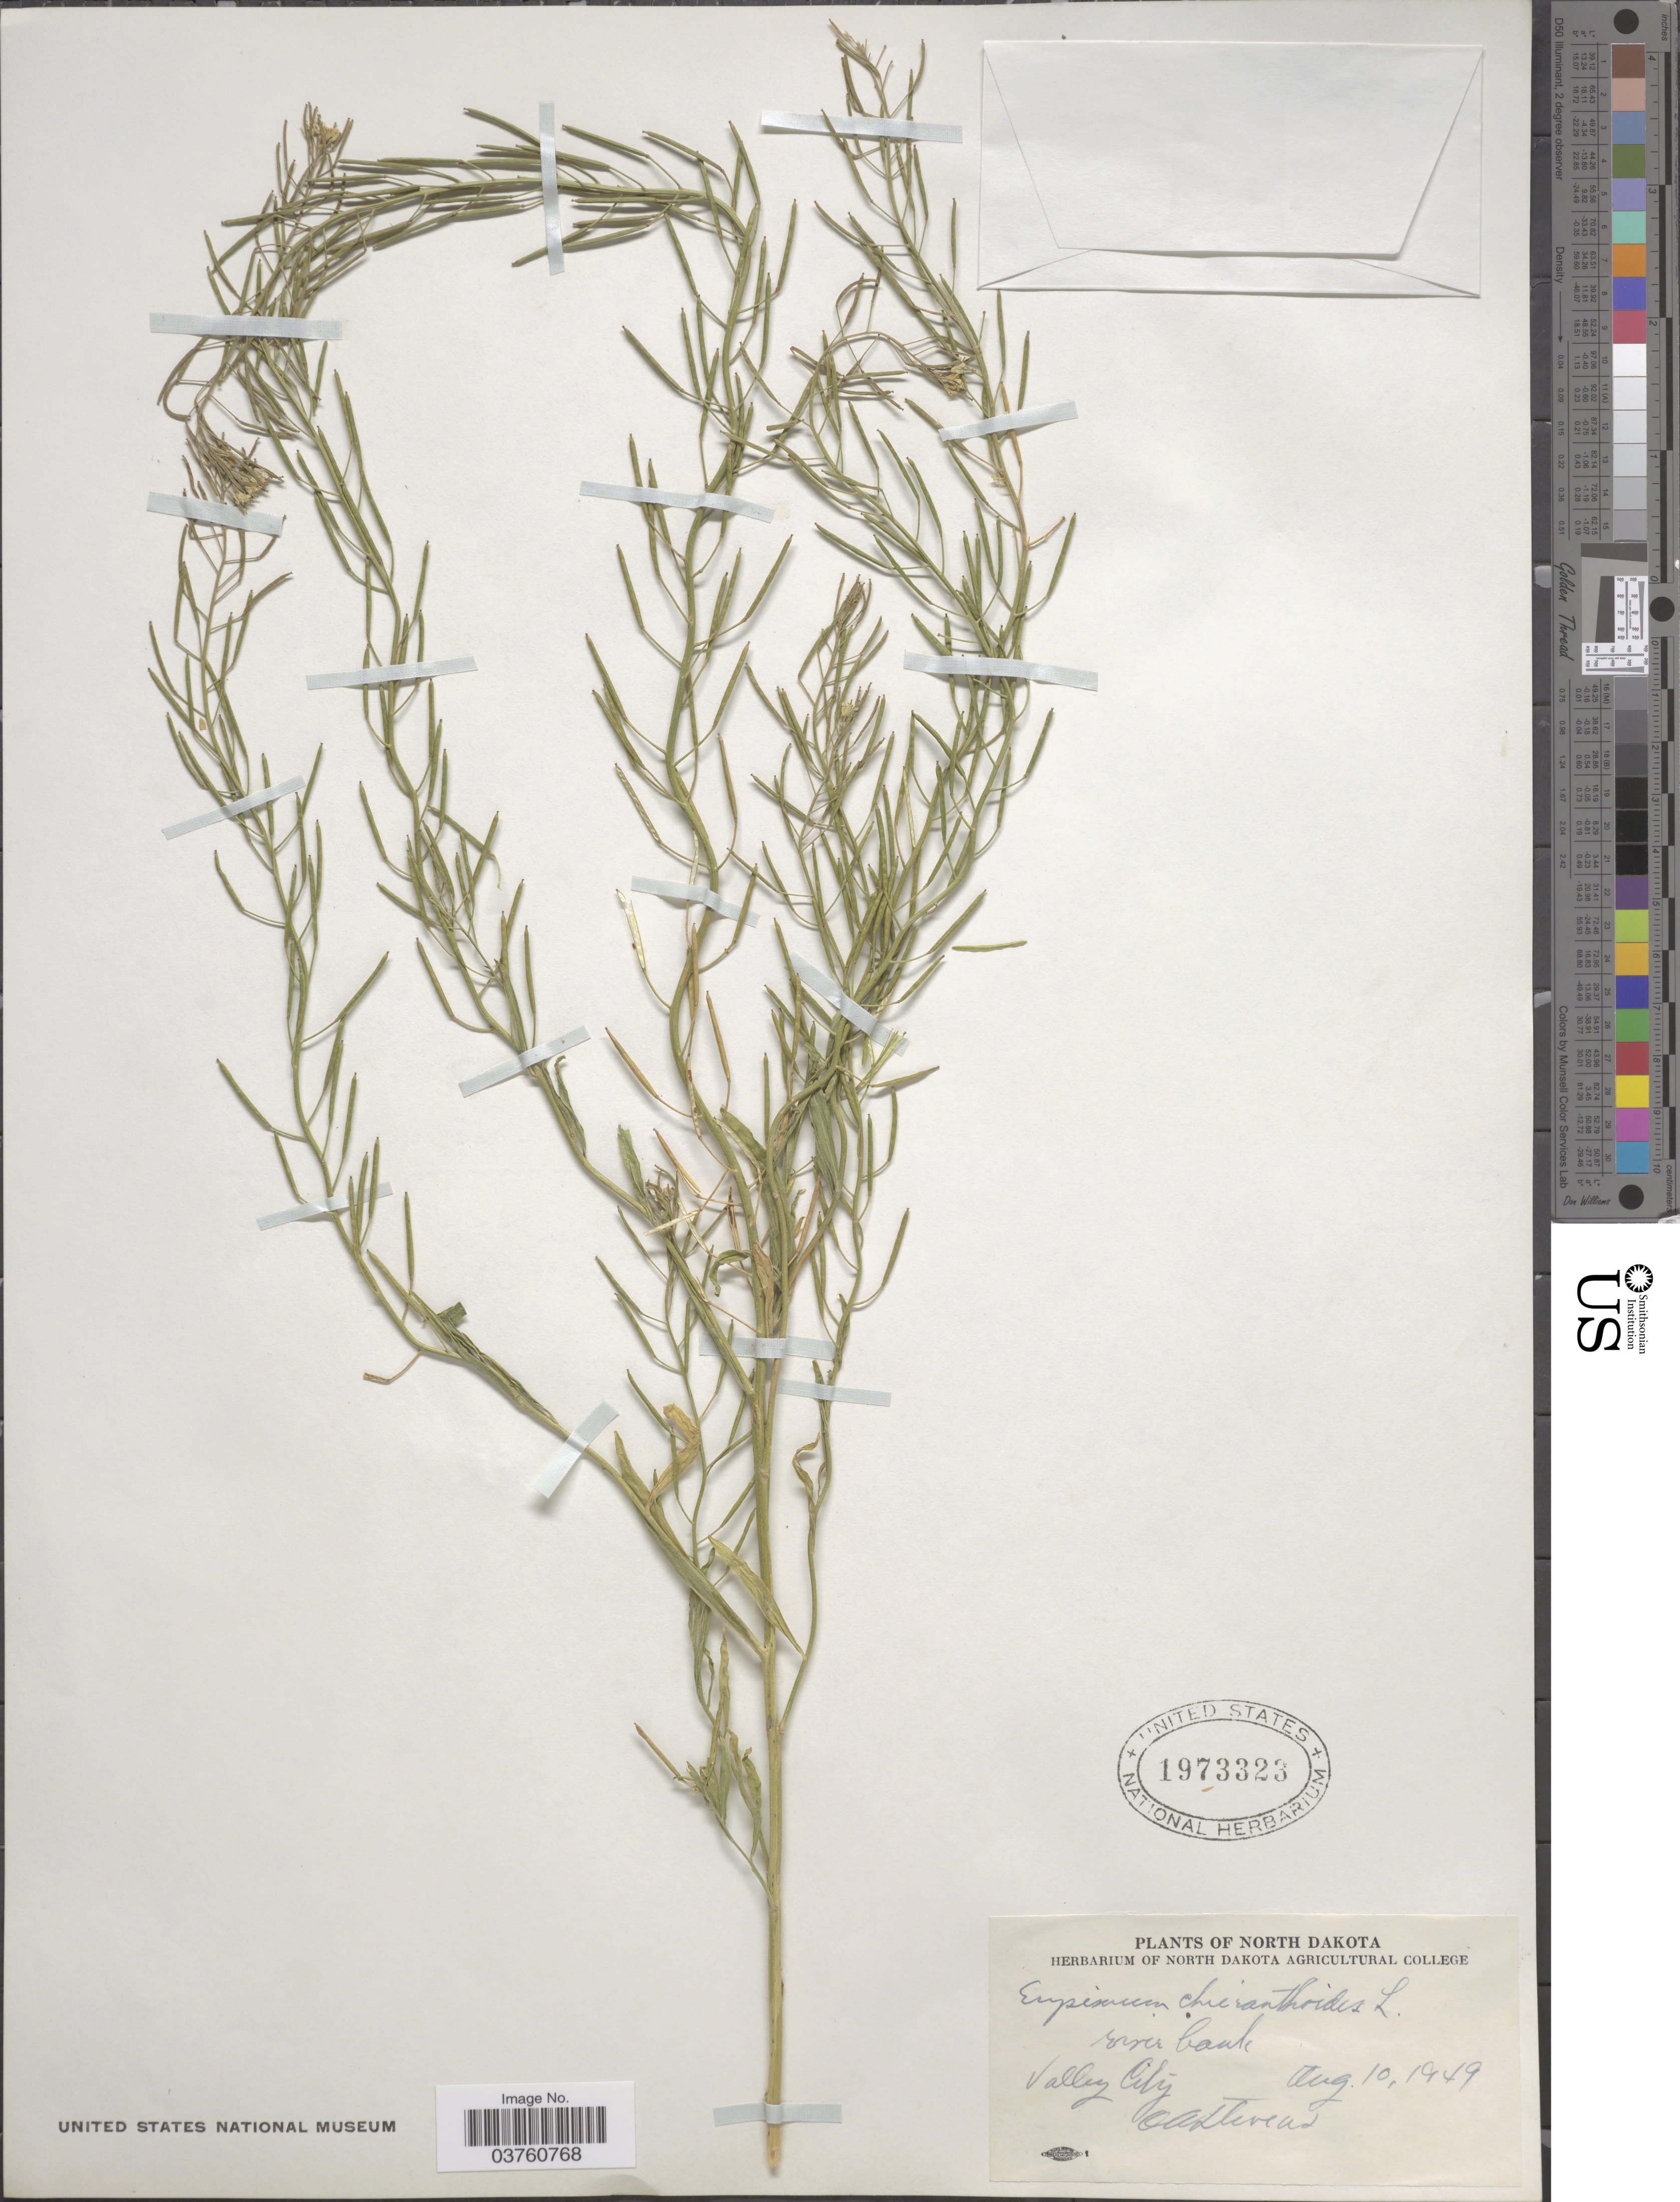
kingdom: Plantae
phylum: Tracheophyta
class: Magnoliopsida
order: Brassicales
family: Brassicaceae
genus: Erysimum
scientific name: Erysimum cheiranthoides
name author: L.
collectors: O. A. Stevens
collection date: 1949-08-10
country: United States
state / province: North Dakota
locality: Valley City.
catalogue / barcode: US 1973323